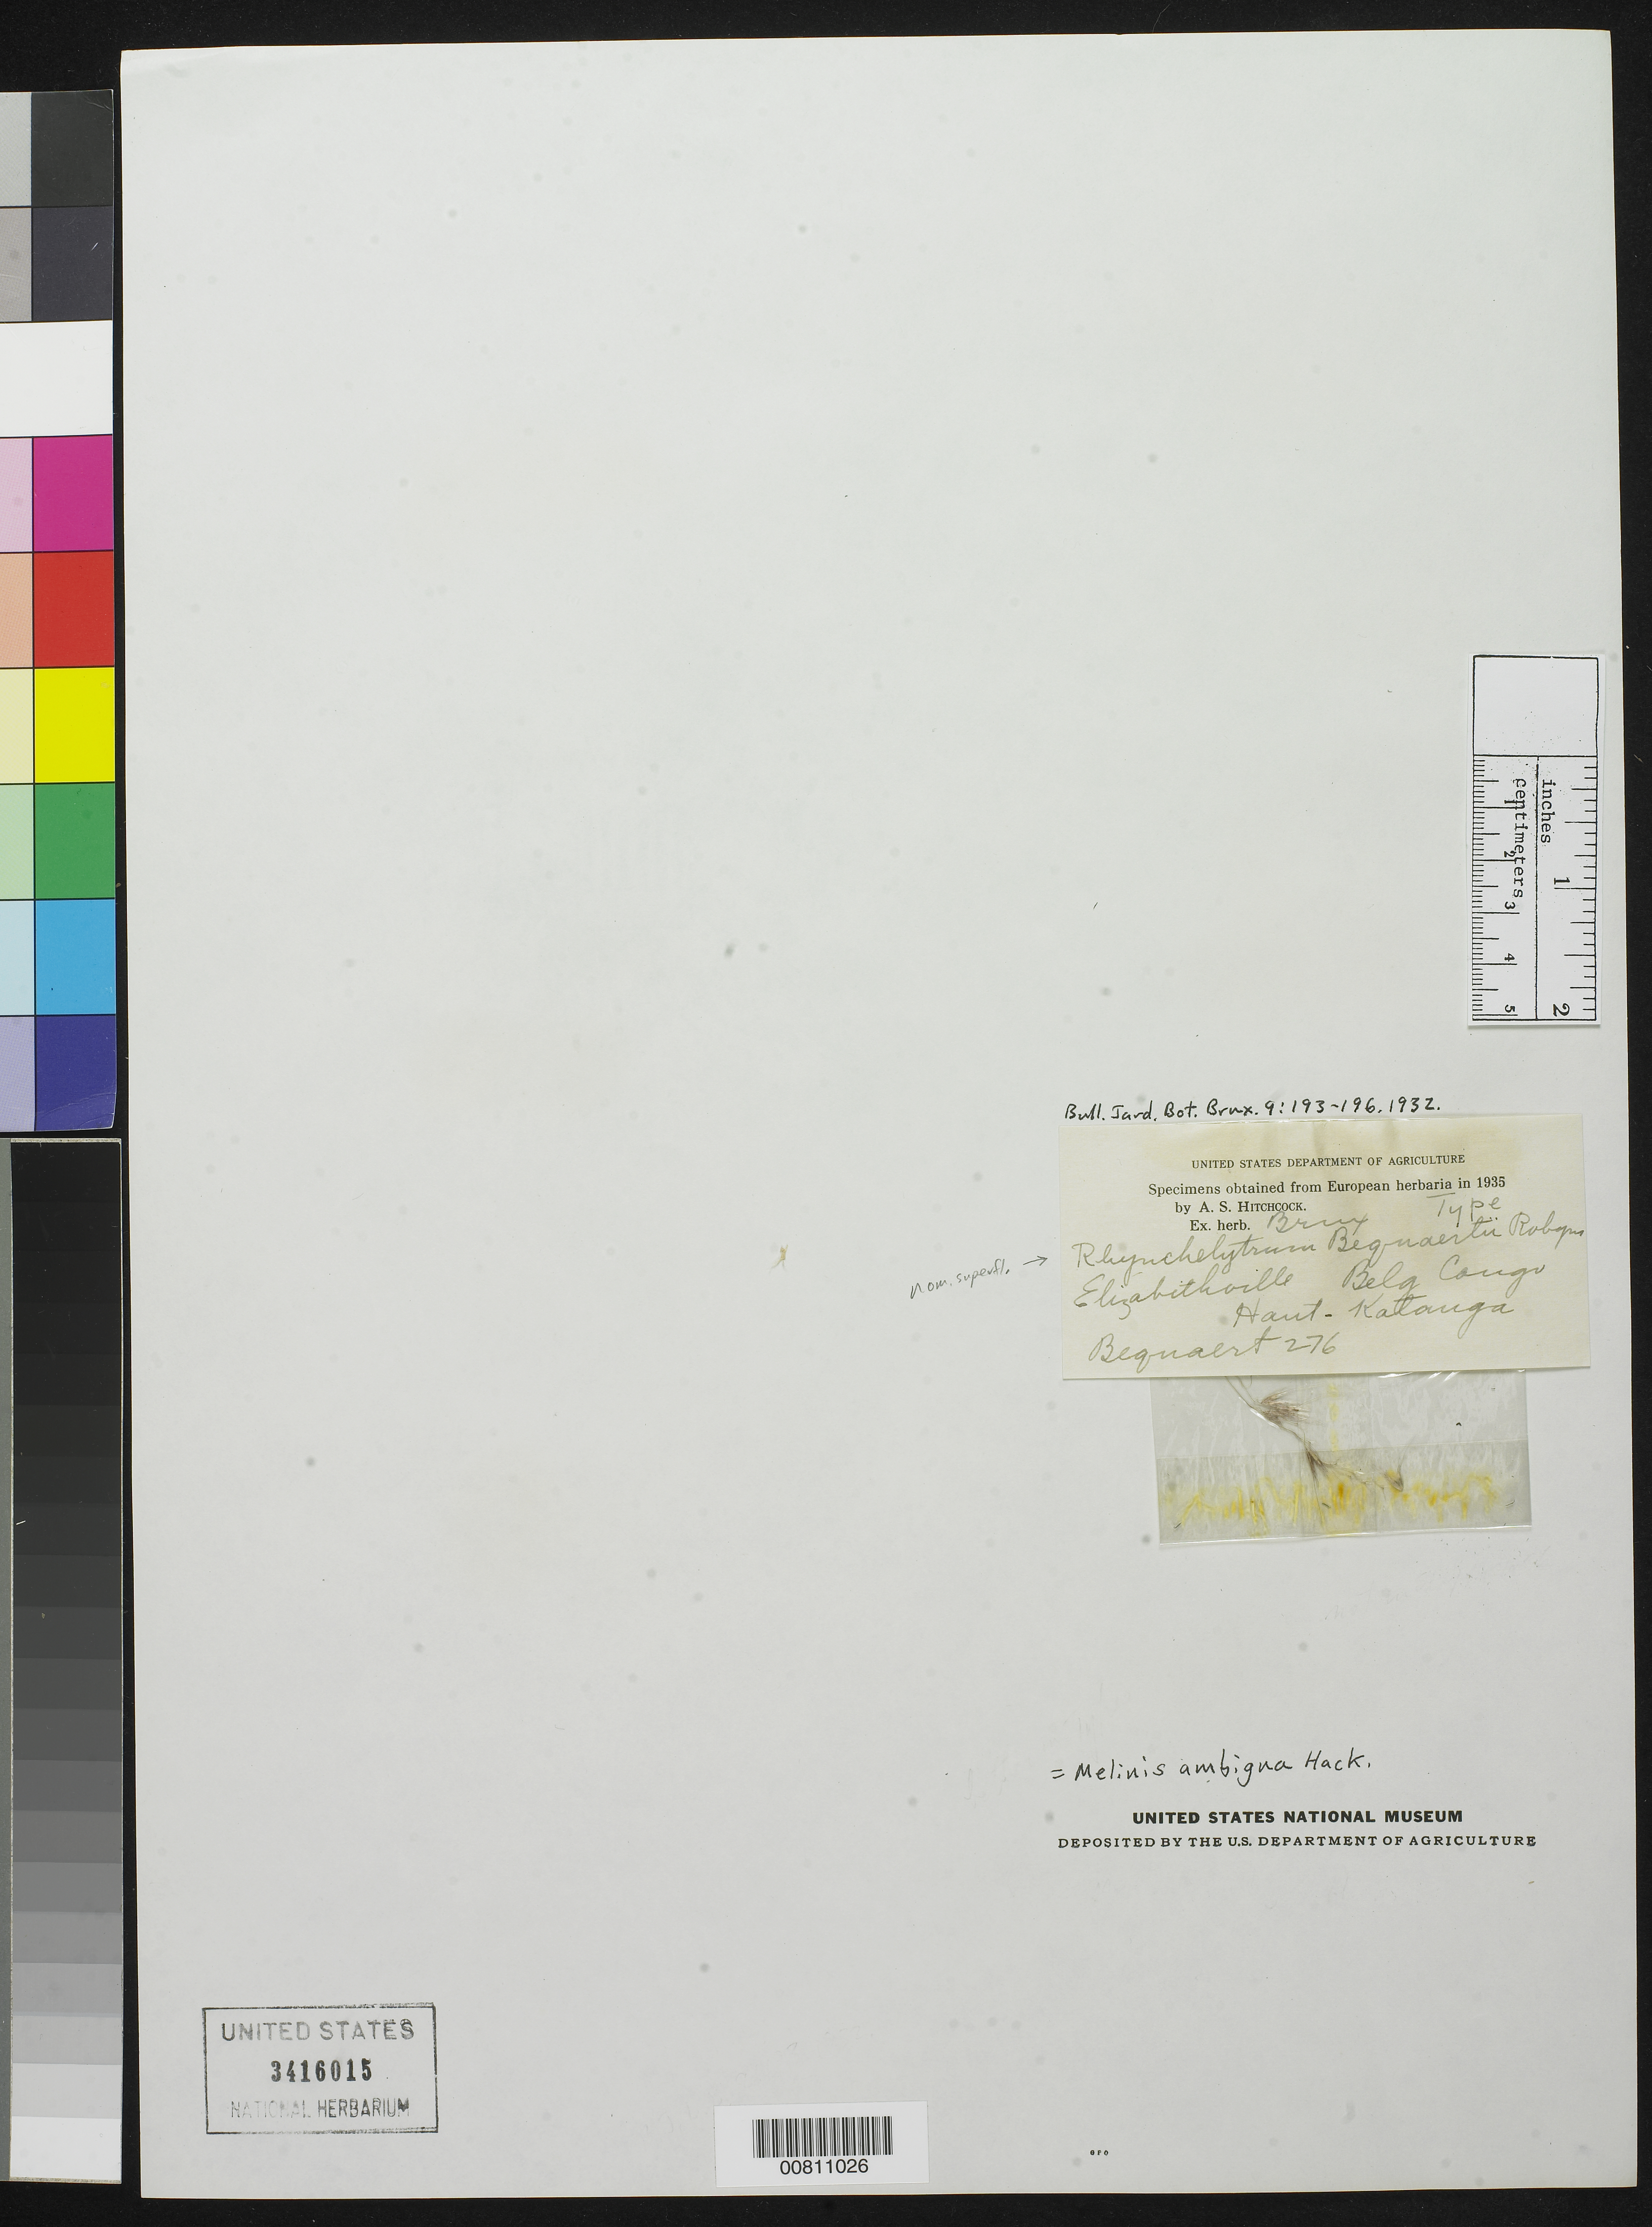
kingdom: Plantae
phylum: Tracheophyta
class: Liliopsida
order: Poales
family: Poaceae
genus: Rhynchelytrum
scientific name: Rhynchelytrum bequaertii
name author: Robyns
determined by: Smith, Stephen F., (US), NMNH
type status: Isotype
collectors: J. Bequaert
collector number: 276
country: Congo, Democratic Republic of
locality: Elizabethville, Haut-Katanga, Belg. Congo.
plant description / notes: Rhynchelytrum longicaudum (Mez) Chiov. cited in synonymy.; Fragment of type ex Herb. Brux.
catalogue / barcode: US 3416015